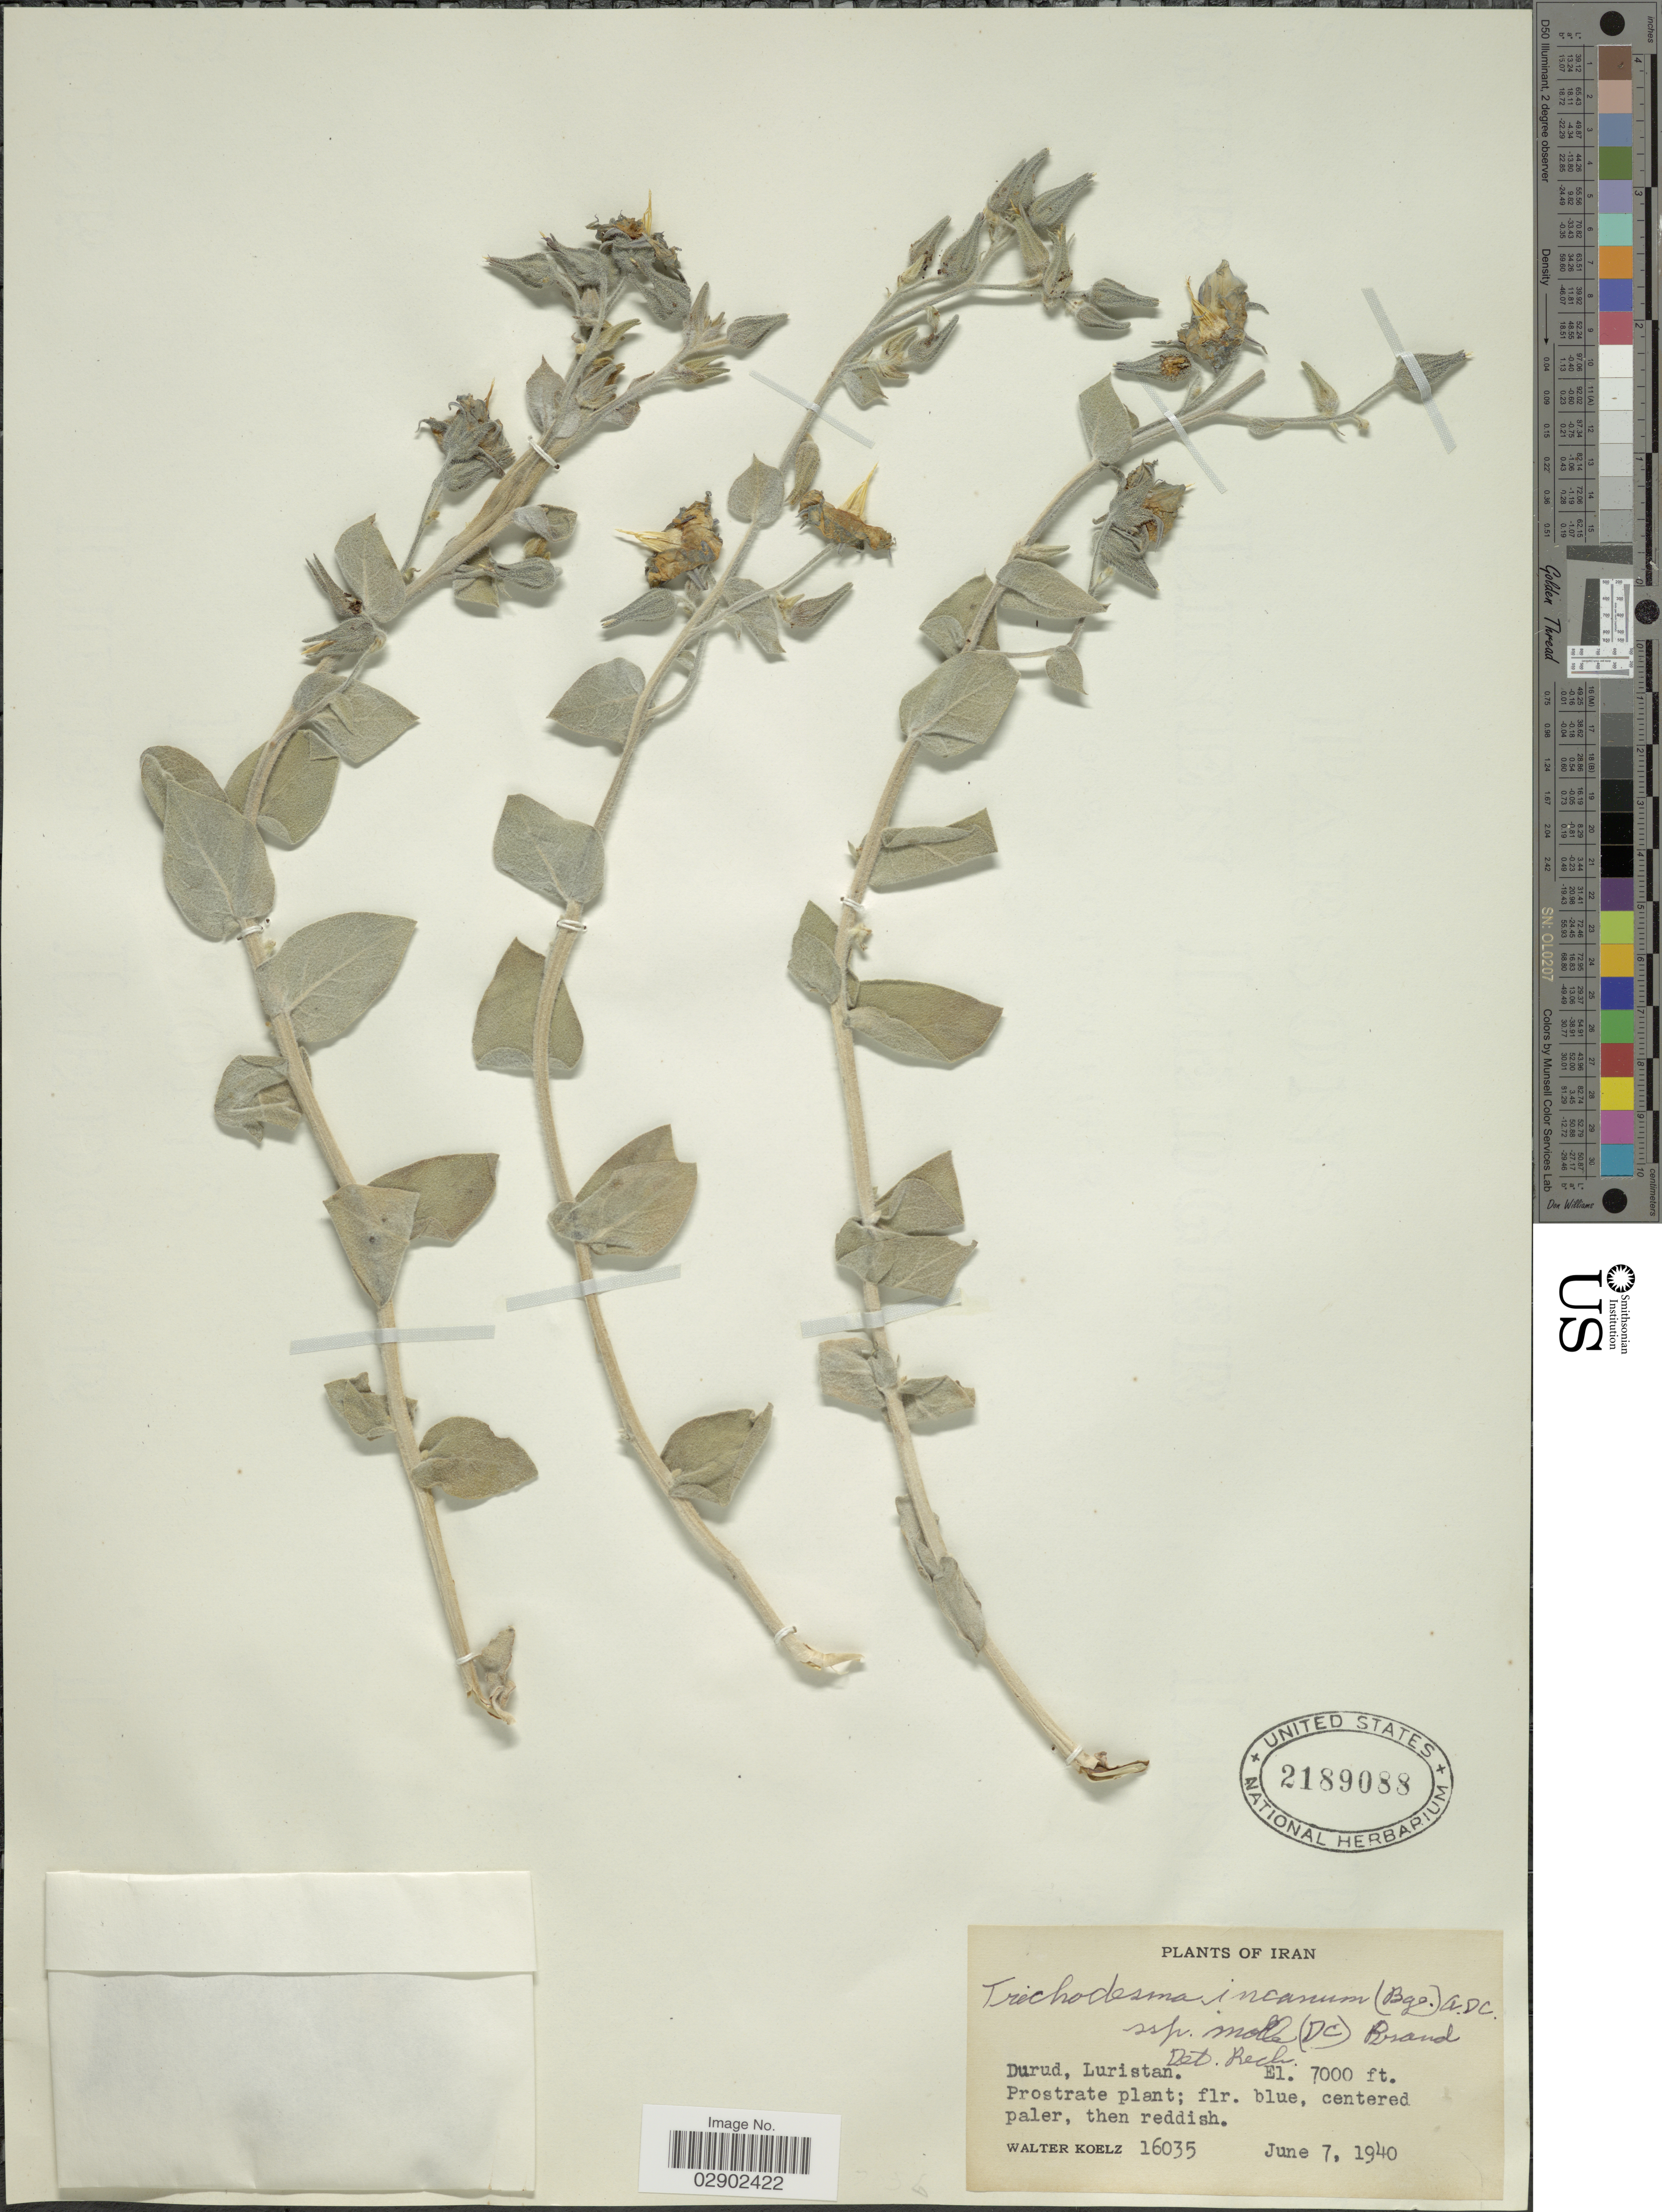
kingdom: Plantae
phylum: Tracheophyta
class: Magnoliopsida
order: Boraginales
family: Boraginaceae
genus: Trichodesma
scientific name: Trichodesma incanum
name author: (Bunge) A. DC.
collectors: W. N. Koelz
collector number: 16035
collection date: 1940-06-07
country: Iran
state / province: Lorestan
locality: Durud, Luristan.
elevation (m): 2134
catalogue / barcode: US 2189088